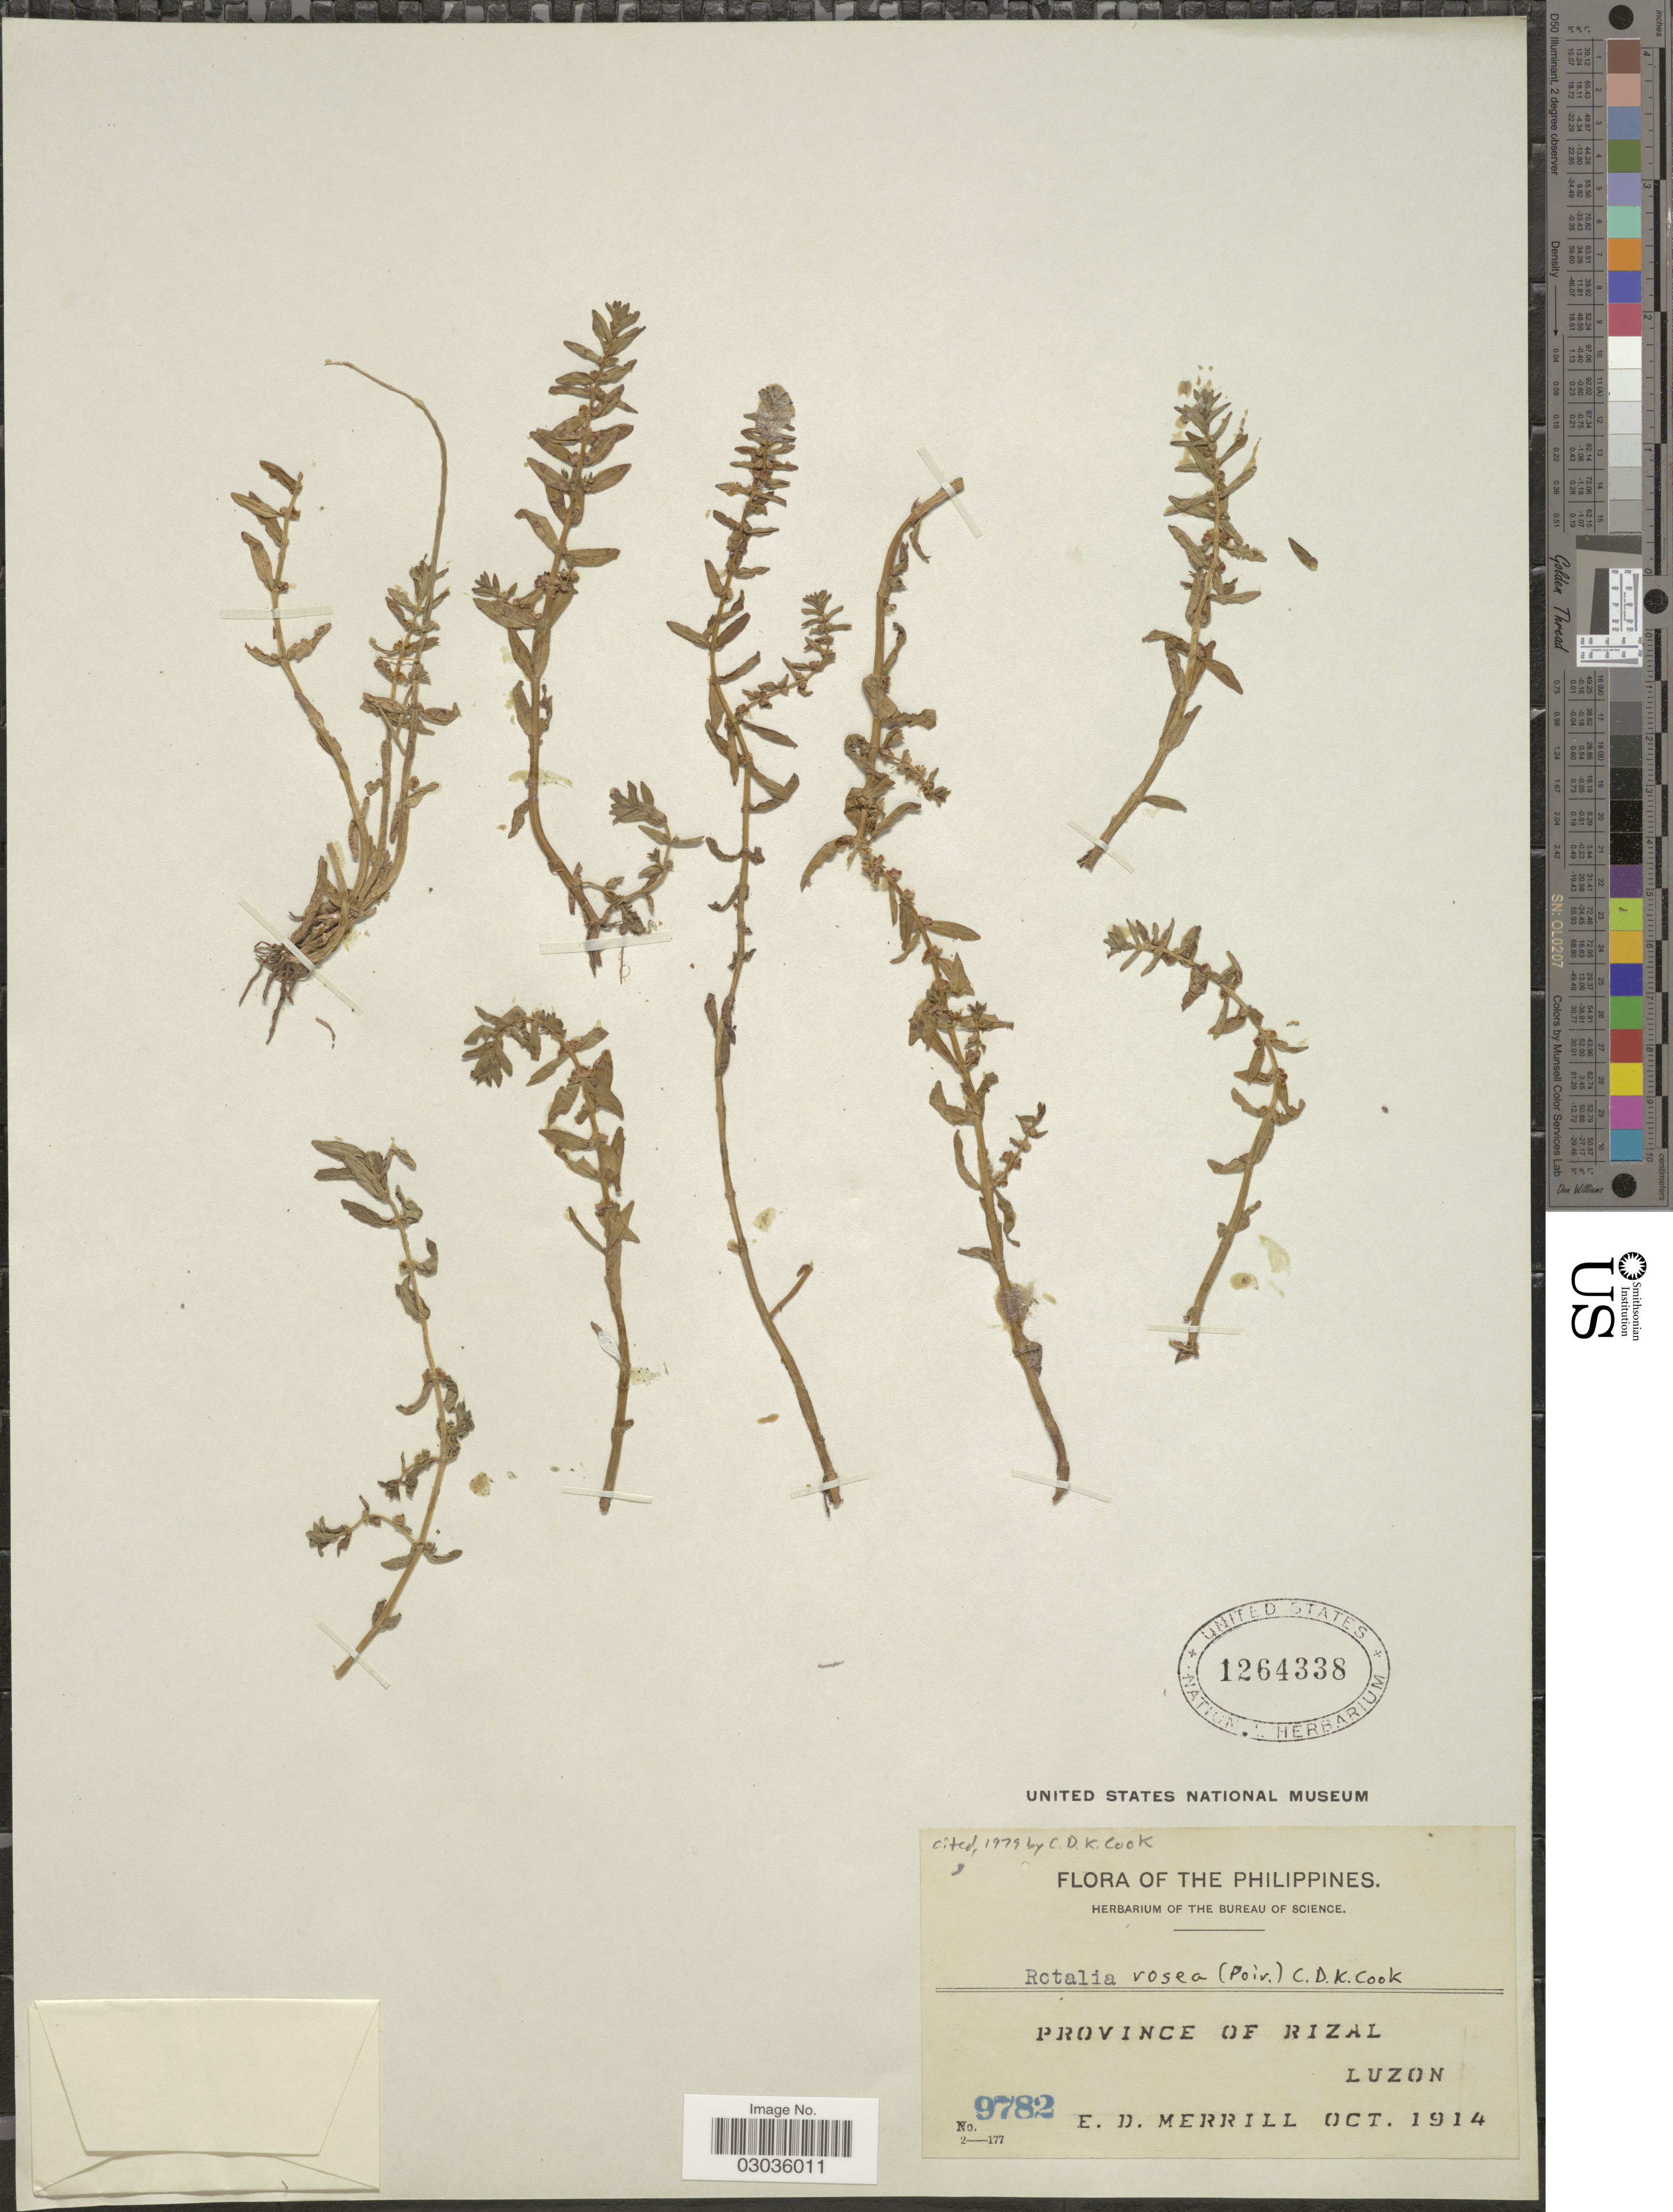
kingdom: Plantae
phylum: Tracheophyta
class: Magnoliopsida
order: Myrtales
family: Lythraceae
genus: Rotala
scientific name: Rotala rosea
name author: (Poir.) C.D.K. Cook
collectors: E. D. Merrill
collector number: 9782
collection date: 1914-10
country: Philippines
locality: Province of Rizal, Luzon.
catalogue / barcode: US 1264338